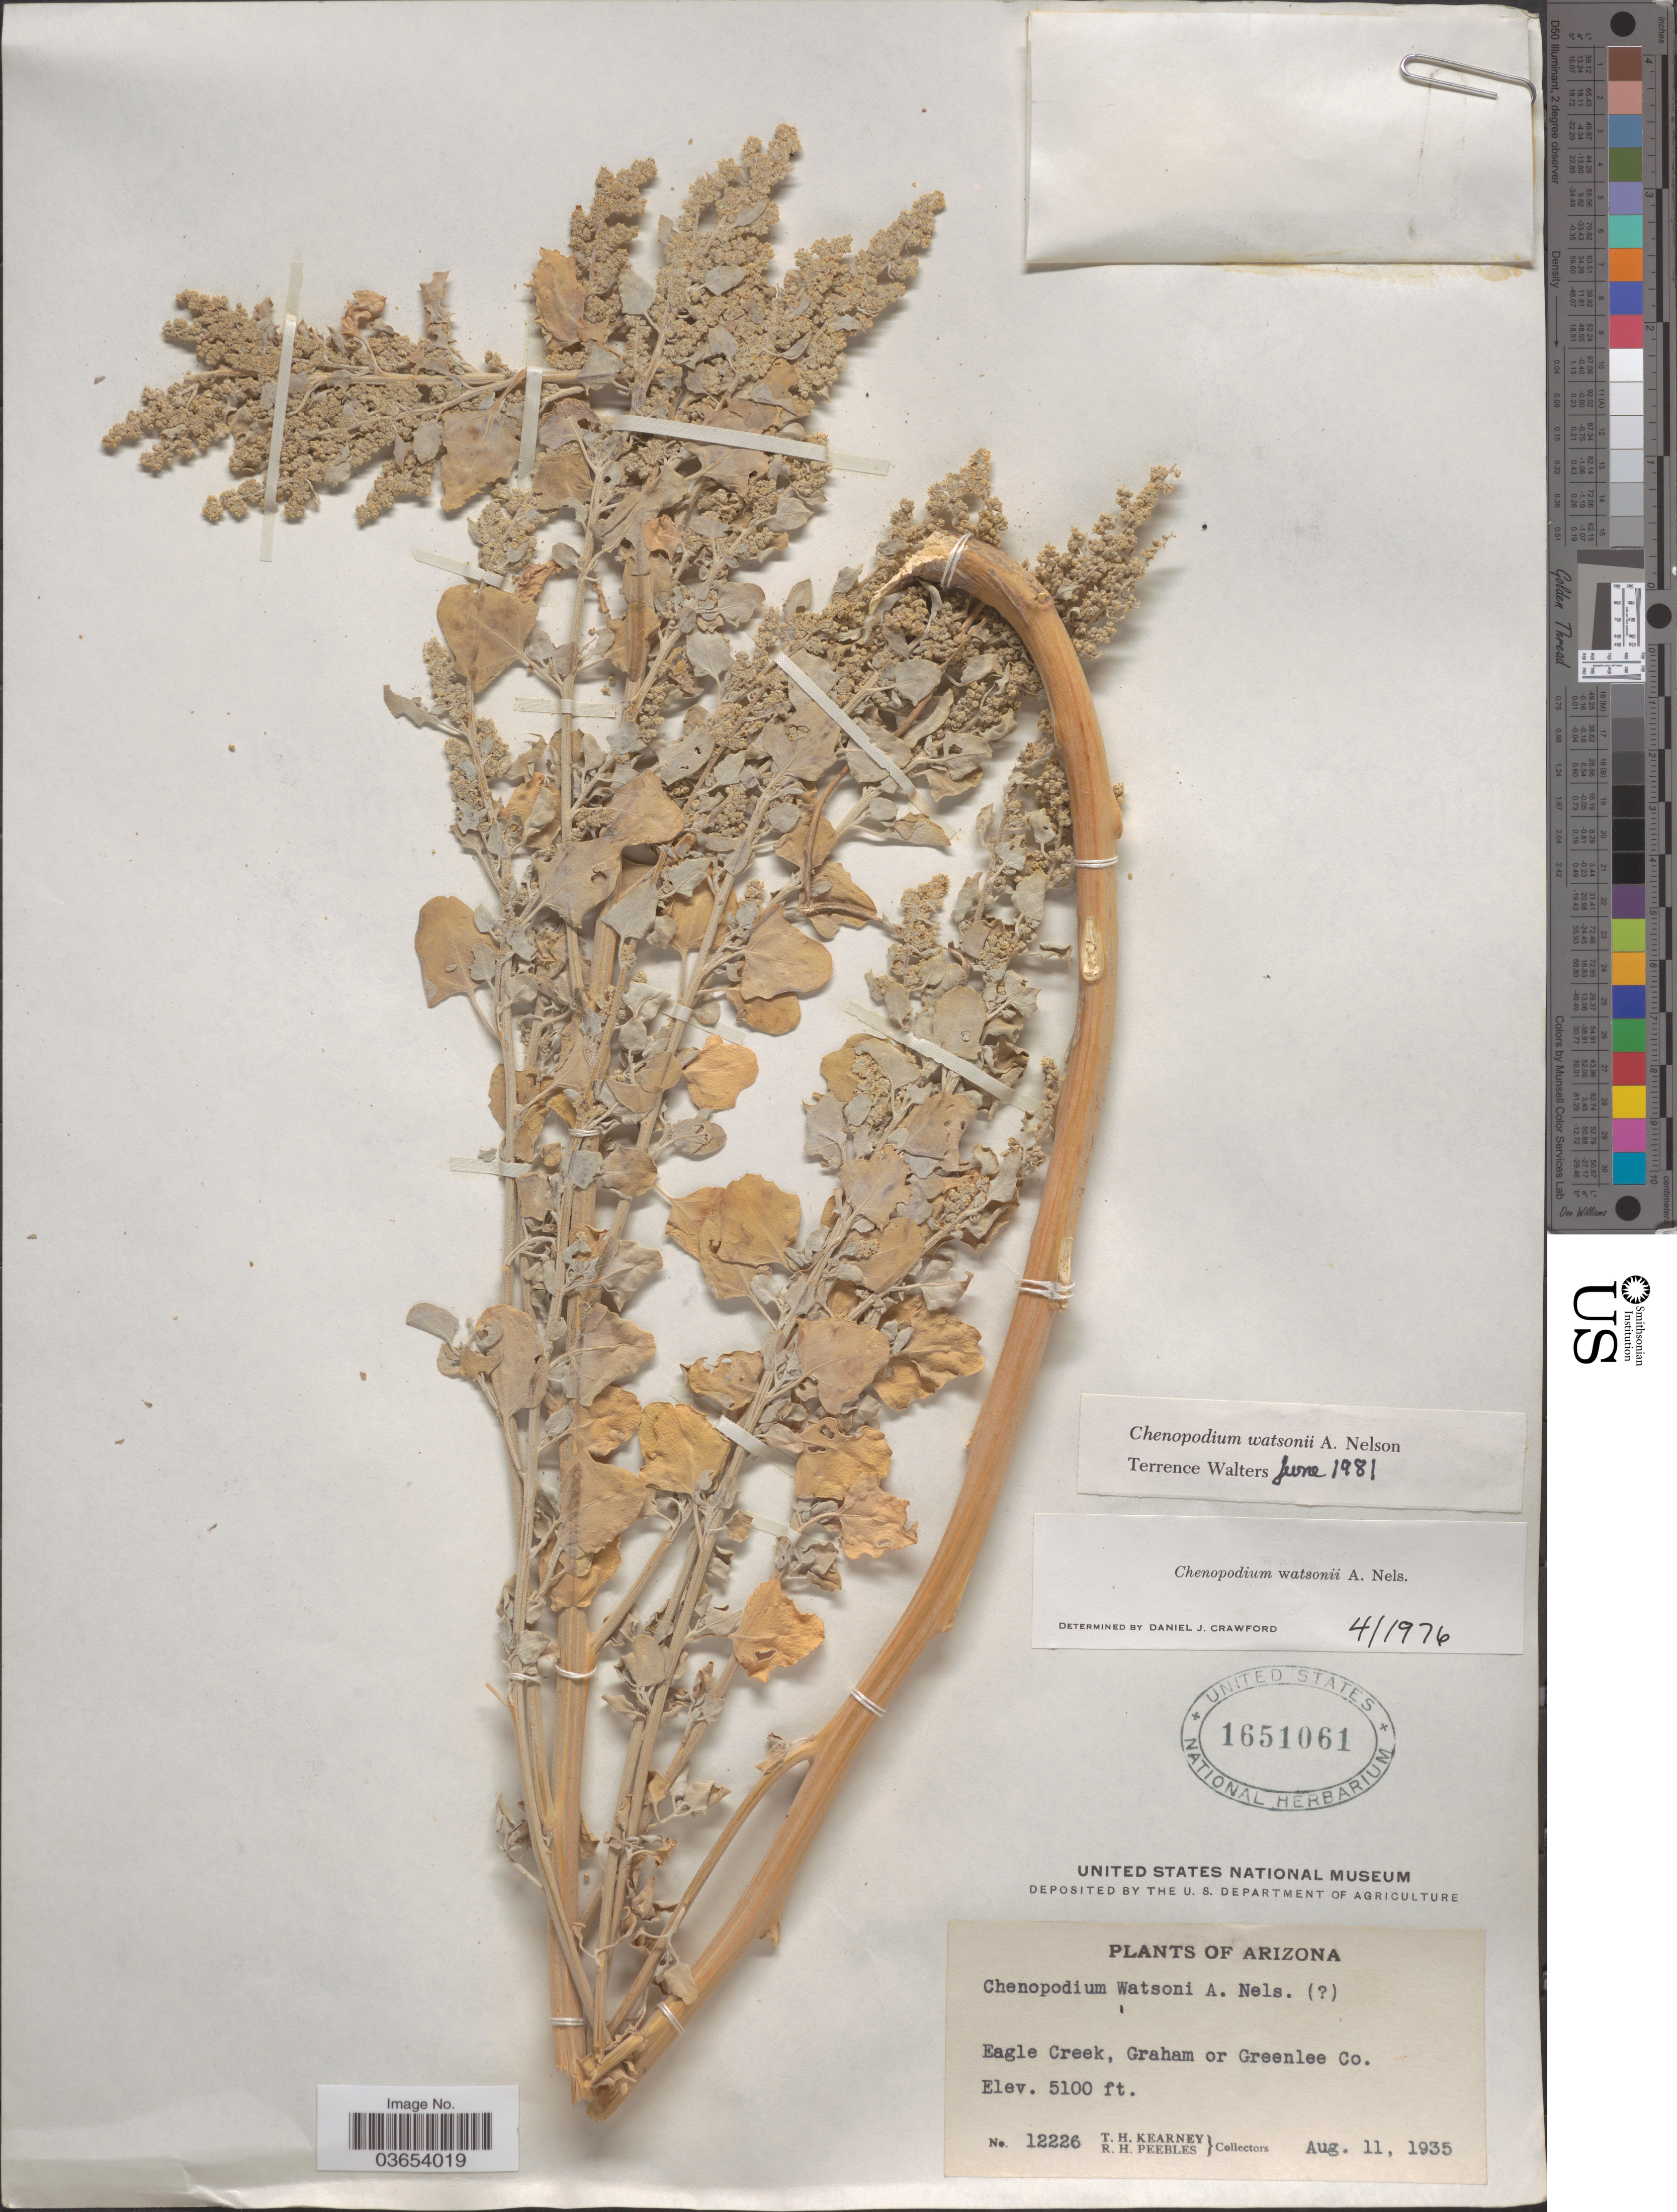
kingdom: Plantae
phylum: Tracheophyta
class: Magnoliopsida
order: Caryophyllales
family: Amaranthaceae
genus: Chenopodium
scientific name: Chenopodium watsonii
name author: A. Nelson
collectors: T. H. Kearney & R. H. Peebles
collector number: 12226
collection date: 1935-08-11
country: United States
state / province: Arizona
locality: Eagle Creek, Graham or Greenlee Co.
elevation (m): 1554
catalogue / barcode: US 1651061